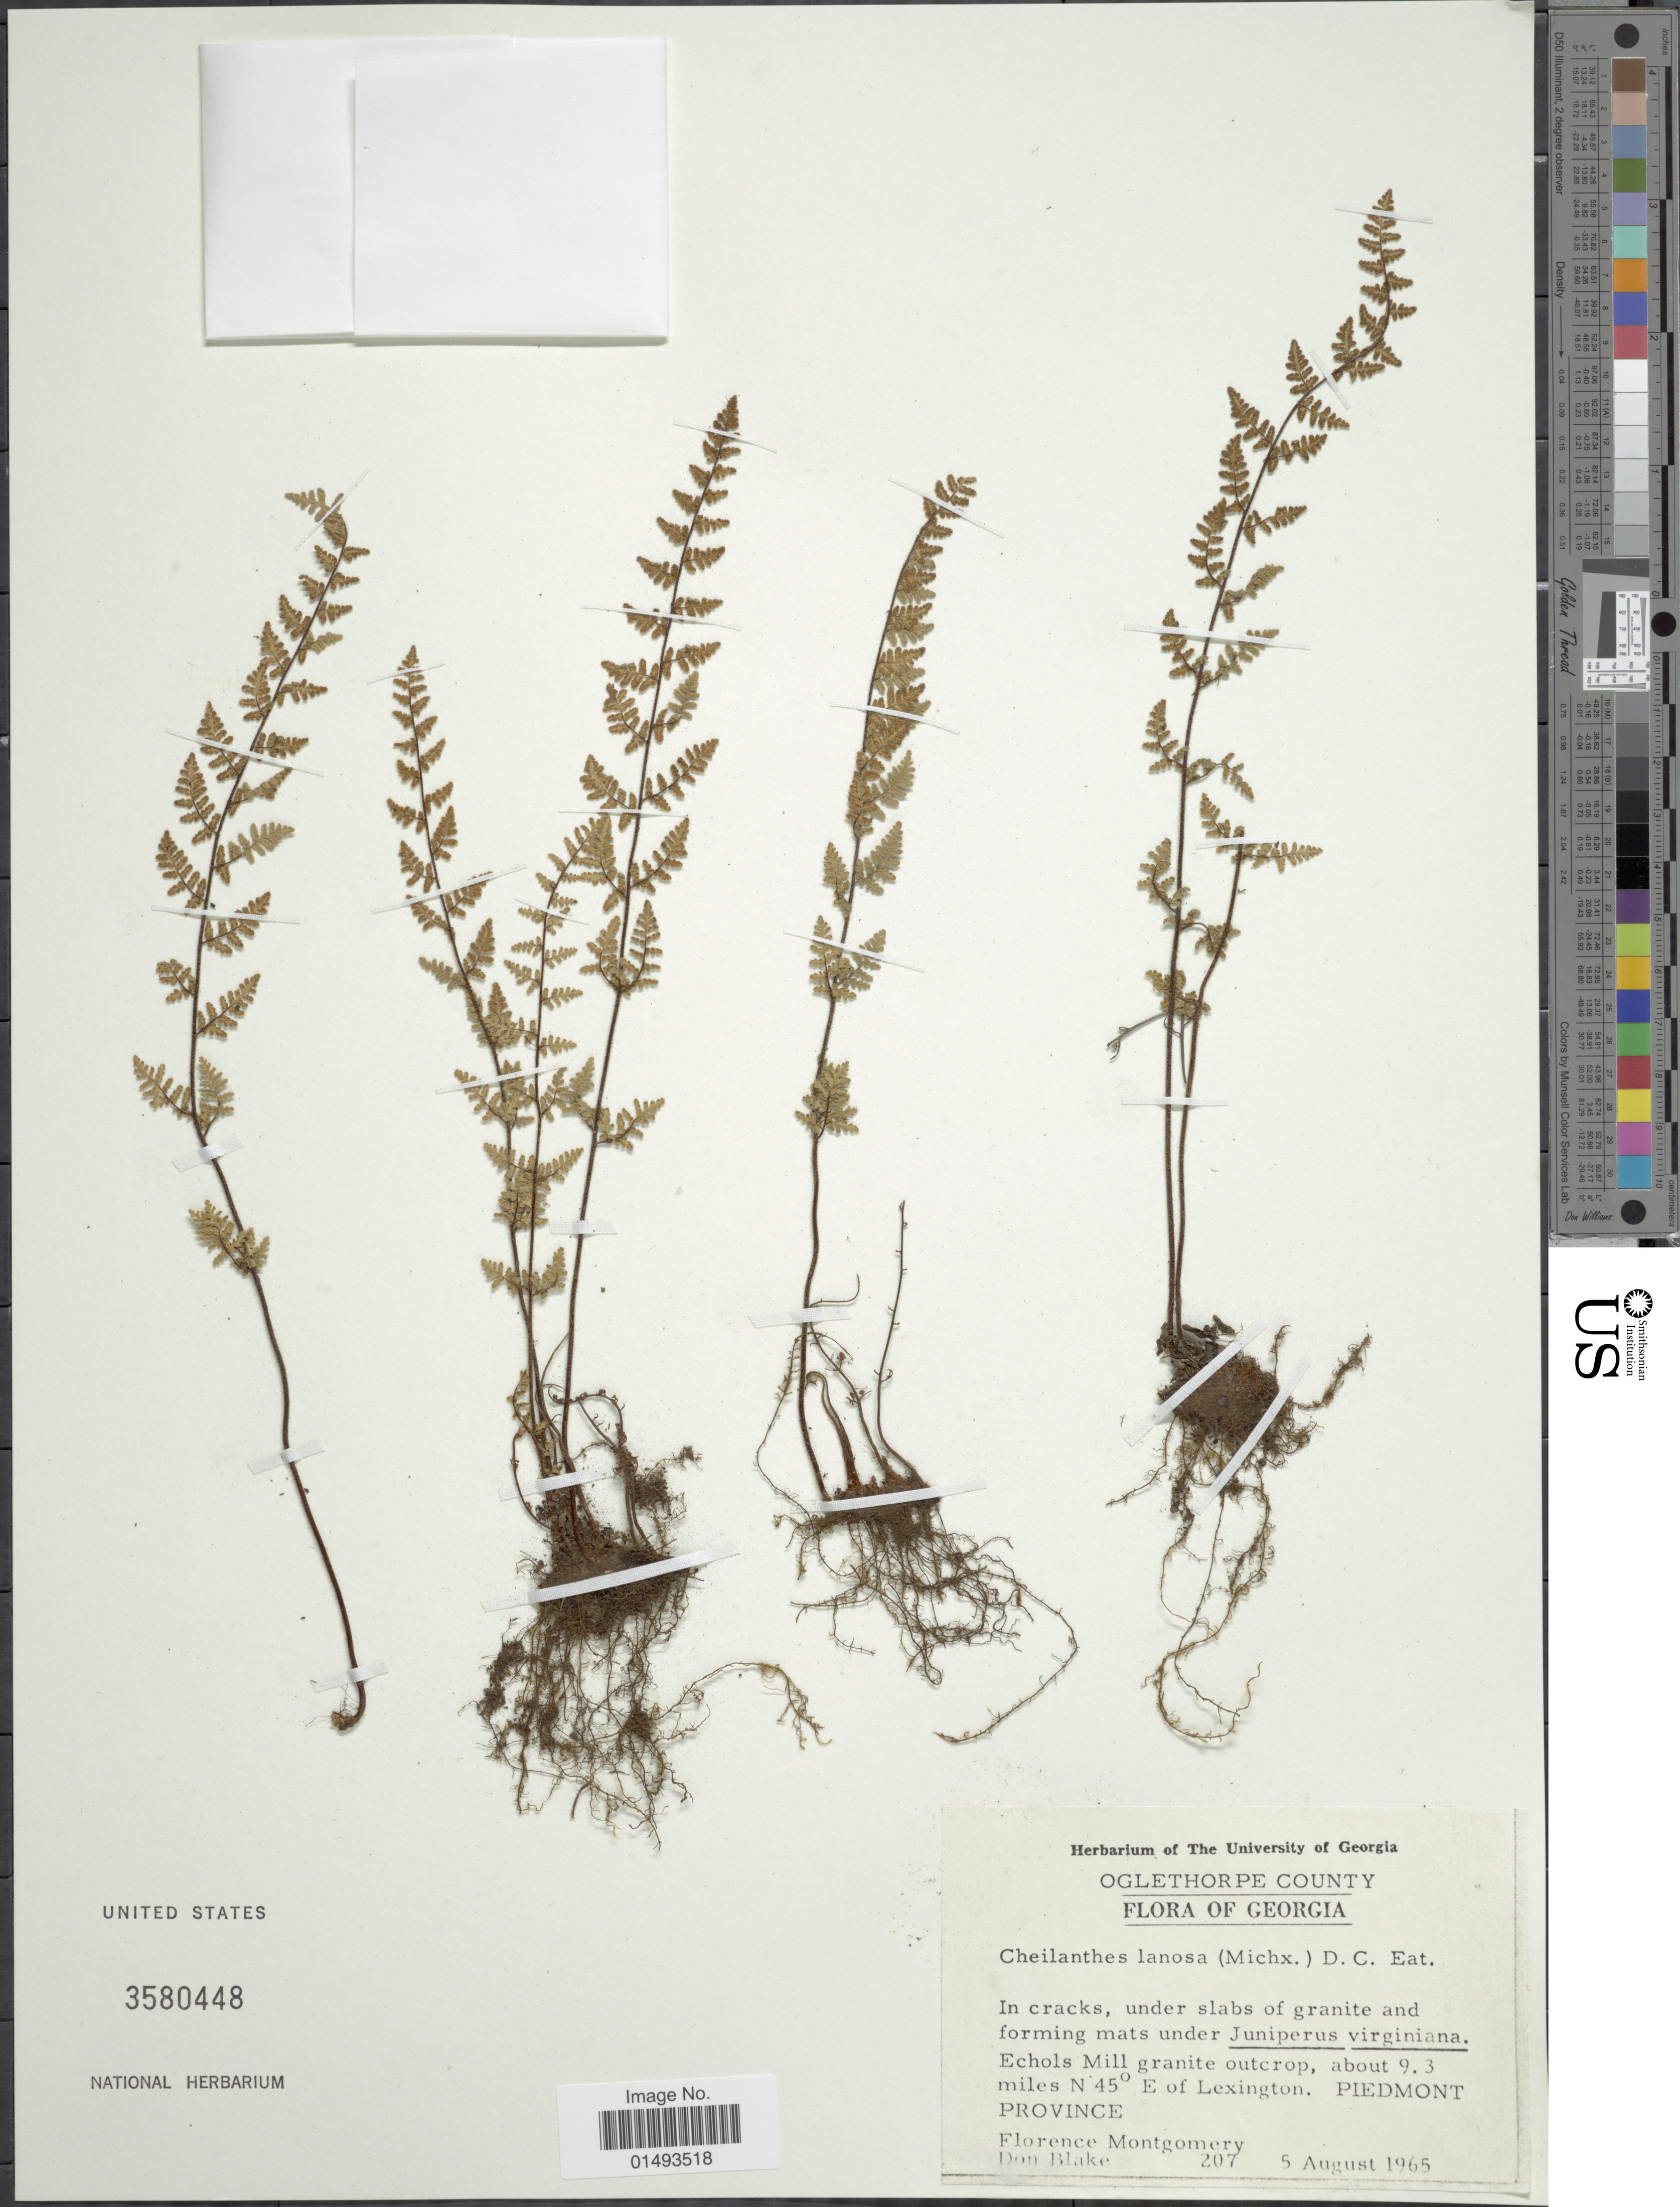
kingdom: Plantae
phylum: Tracheophyta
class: Polypodiopsida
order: Polypodiales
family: Pteridaceae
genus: Myriopteris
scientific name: Myriopteris lanosa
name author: (Michx.) Grusz & Windham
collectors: F. Montgomery & D. Blake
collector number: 207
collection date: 1965-08-05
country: United States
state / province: Georgia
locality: Flora of Georgia, in cracks, under slabs granite and forming mats under Jubiperus virginia, Echols Mill granite outcrop, about 9.3 miles N 45 degrees E of Lexington, Piedmont Province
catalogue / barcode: US 3580448